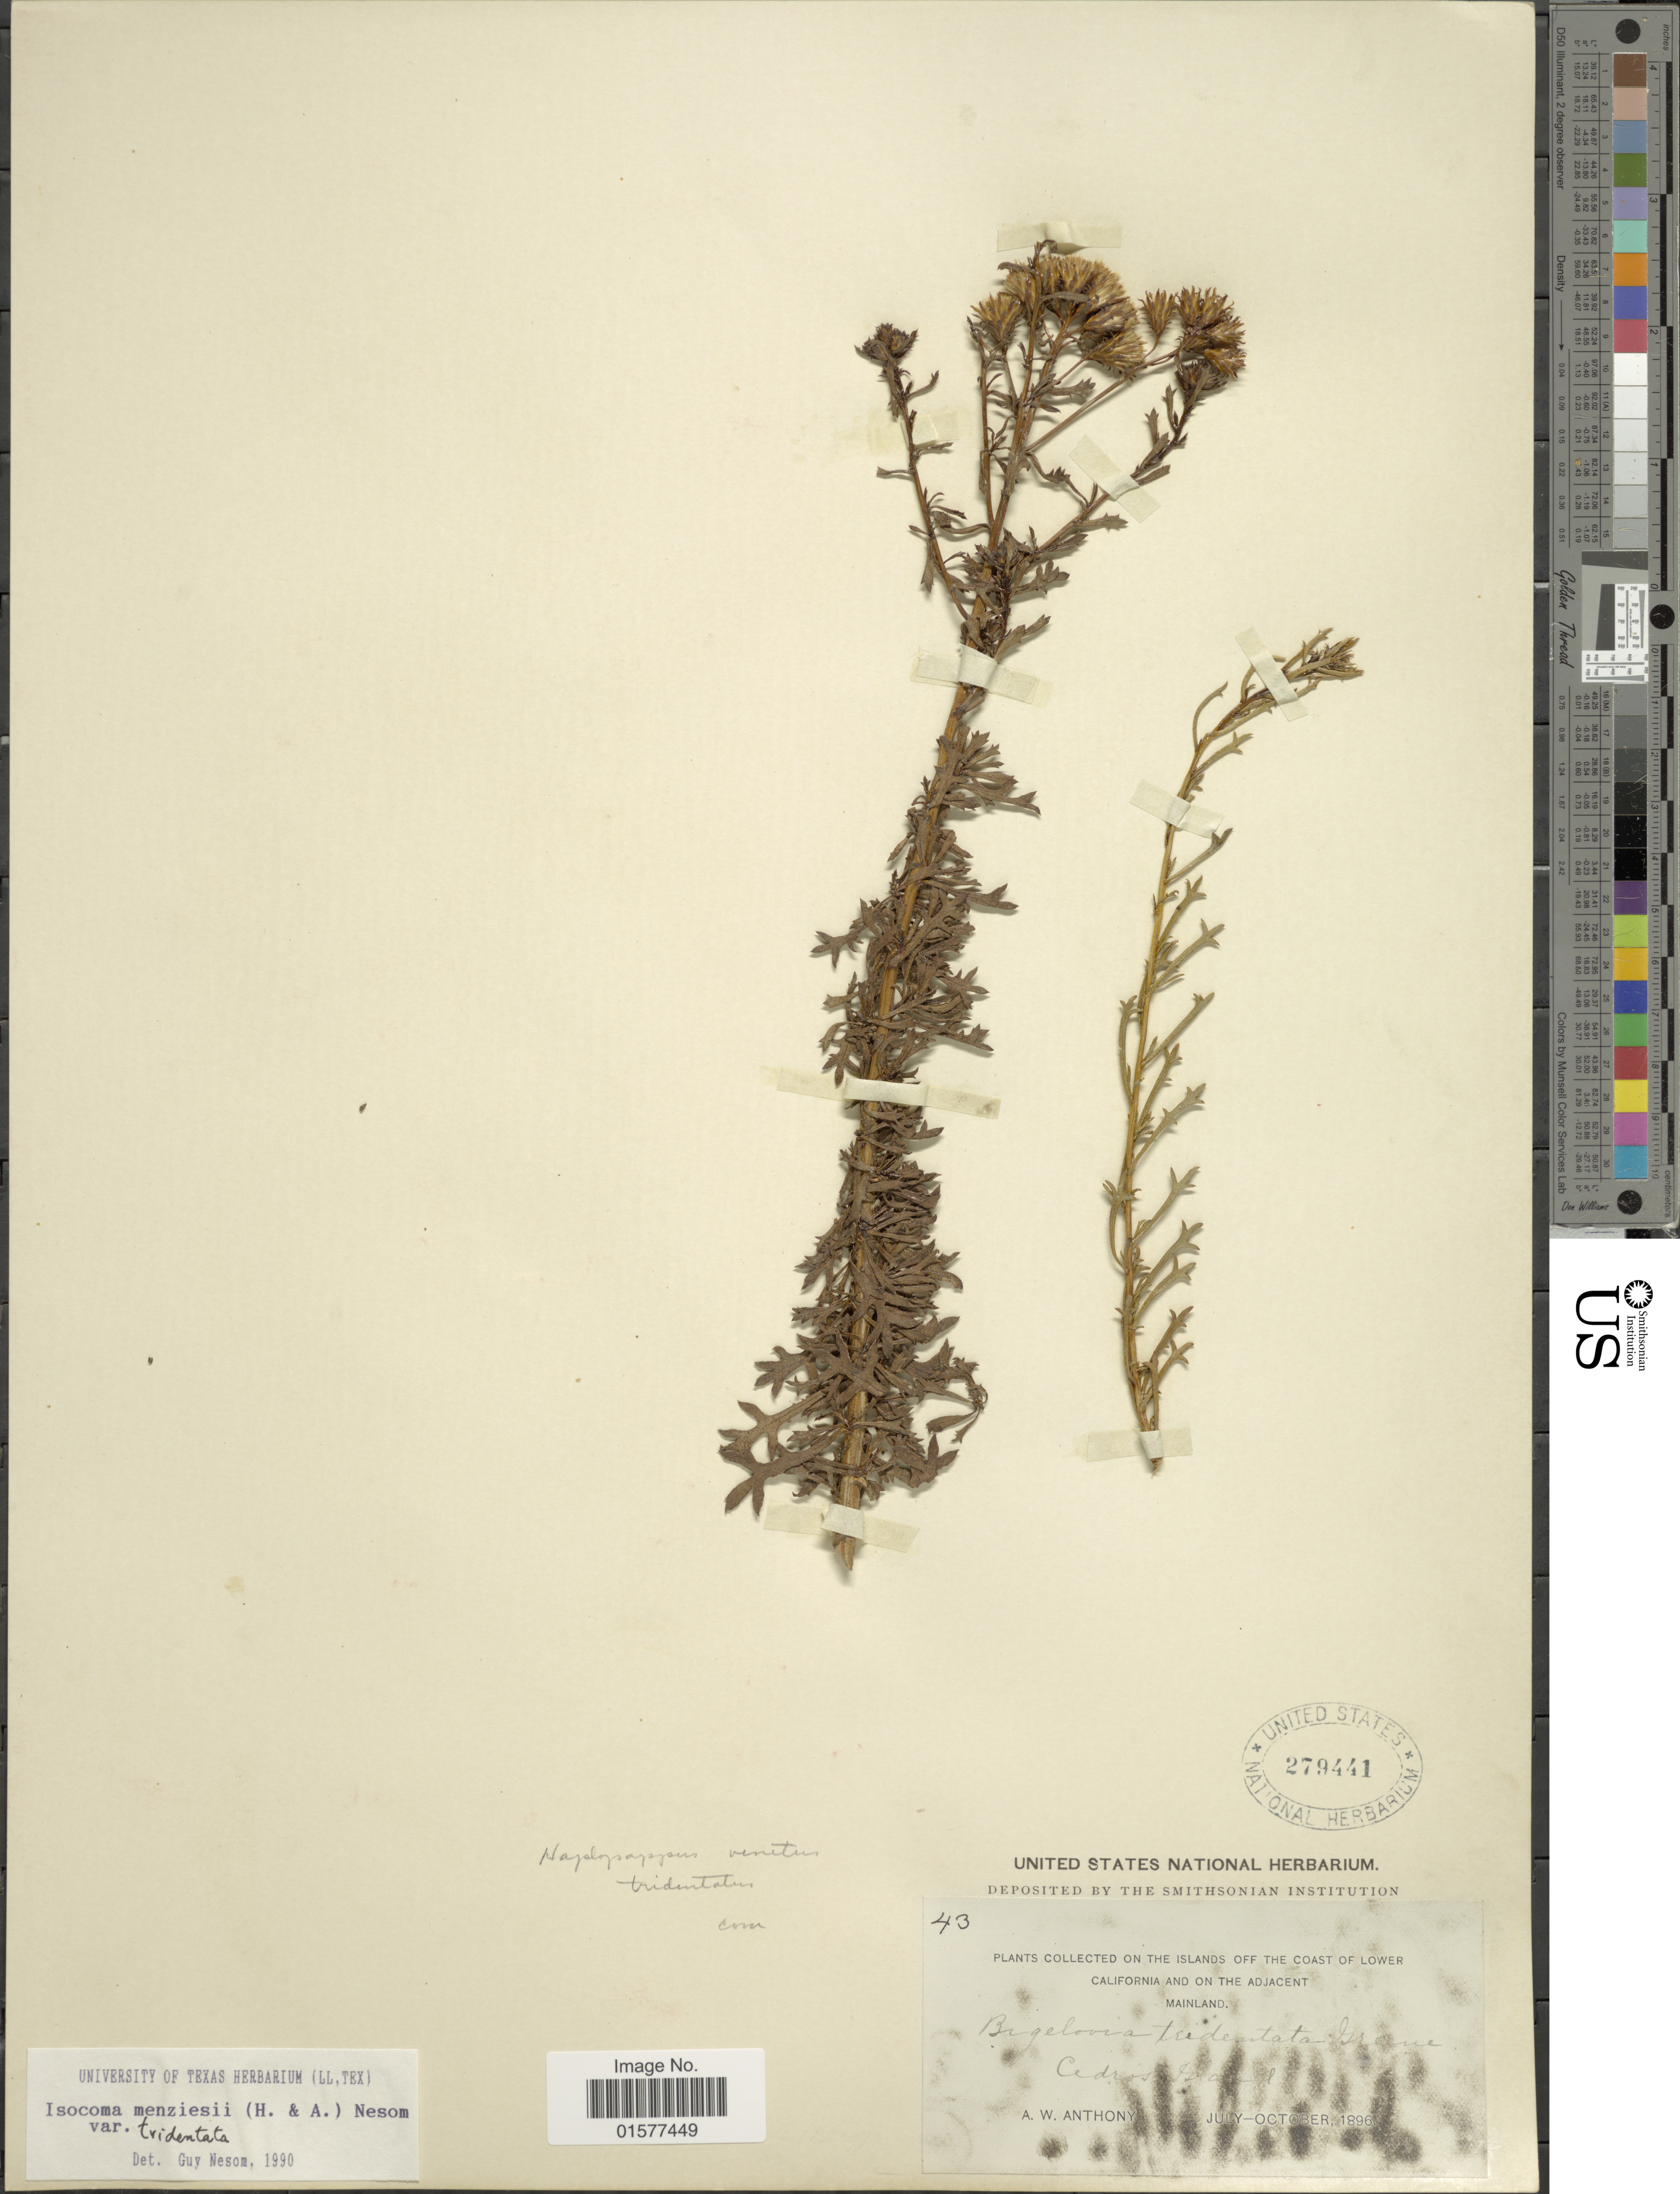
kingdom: Plantae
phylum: Tracheophyta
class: Magnoliopsida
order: Asterales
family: Asteraceae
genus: Isocoma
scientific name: Isocoma menziesii var. tridentata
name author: (Greene) G.L. Nesom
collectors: A. W. Anthony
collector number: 43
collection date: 1896-07/1896-10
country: Mexico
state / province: Baja California Sur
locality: Collected on the Islands off the Coast of Lower California and on the Adjacent Mainland, Cedros Island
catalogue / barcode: US 279441